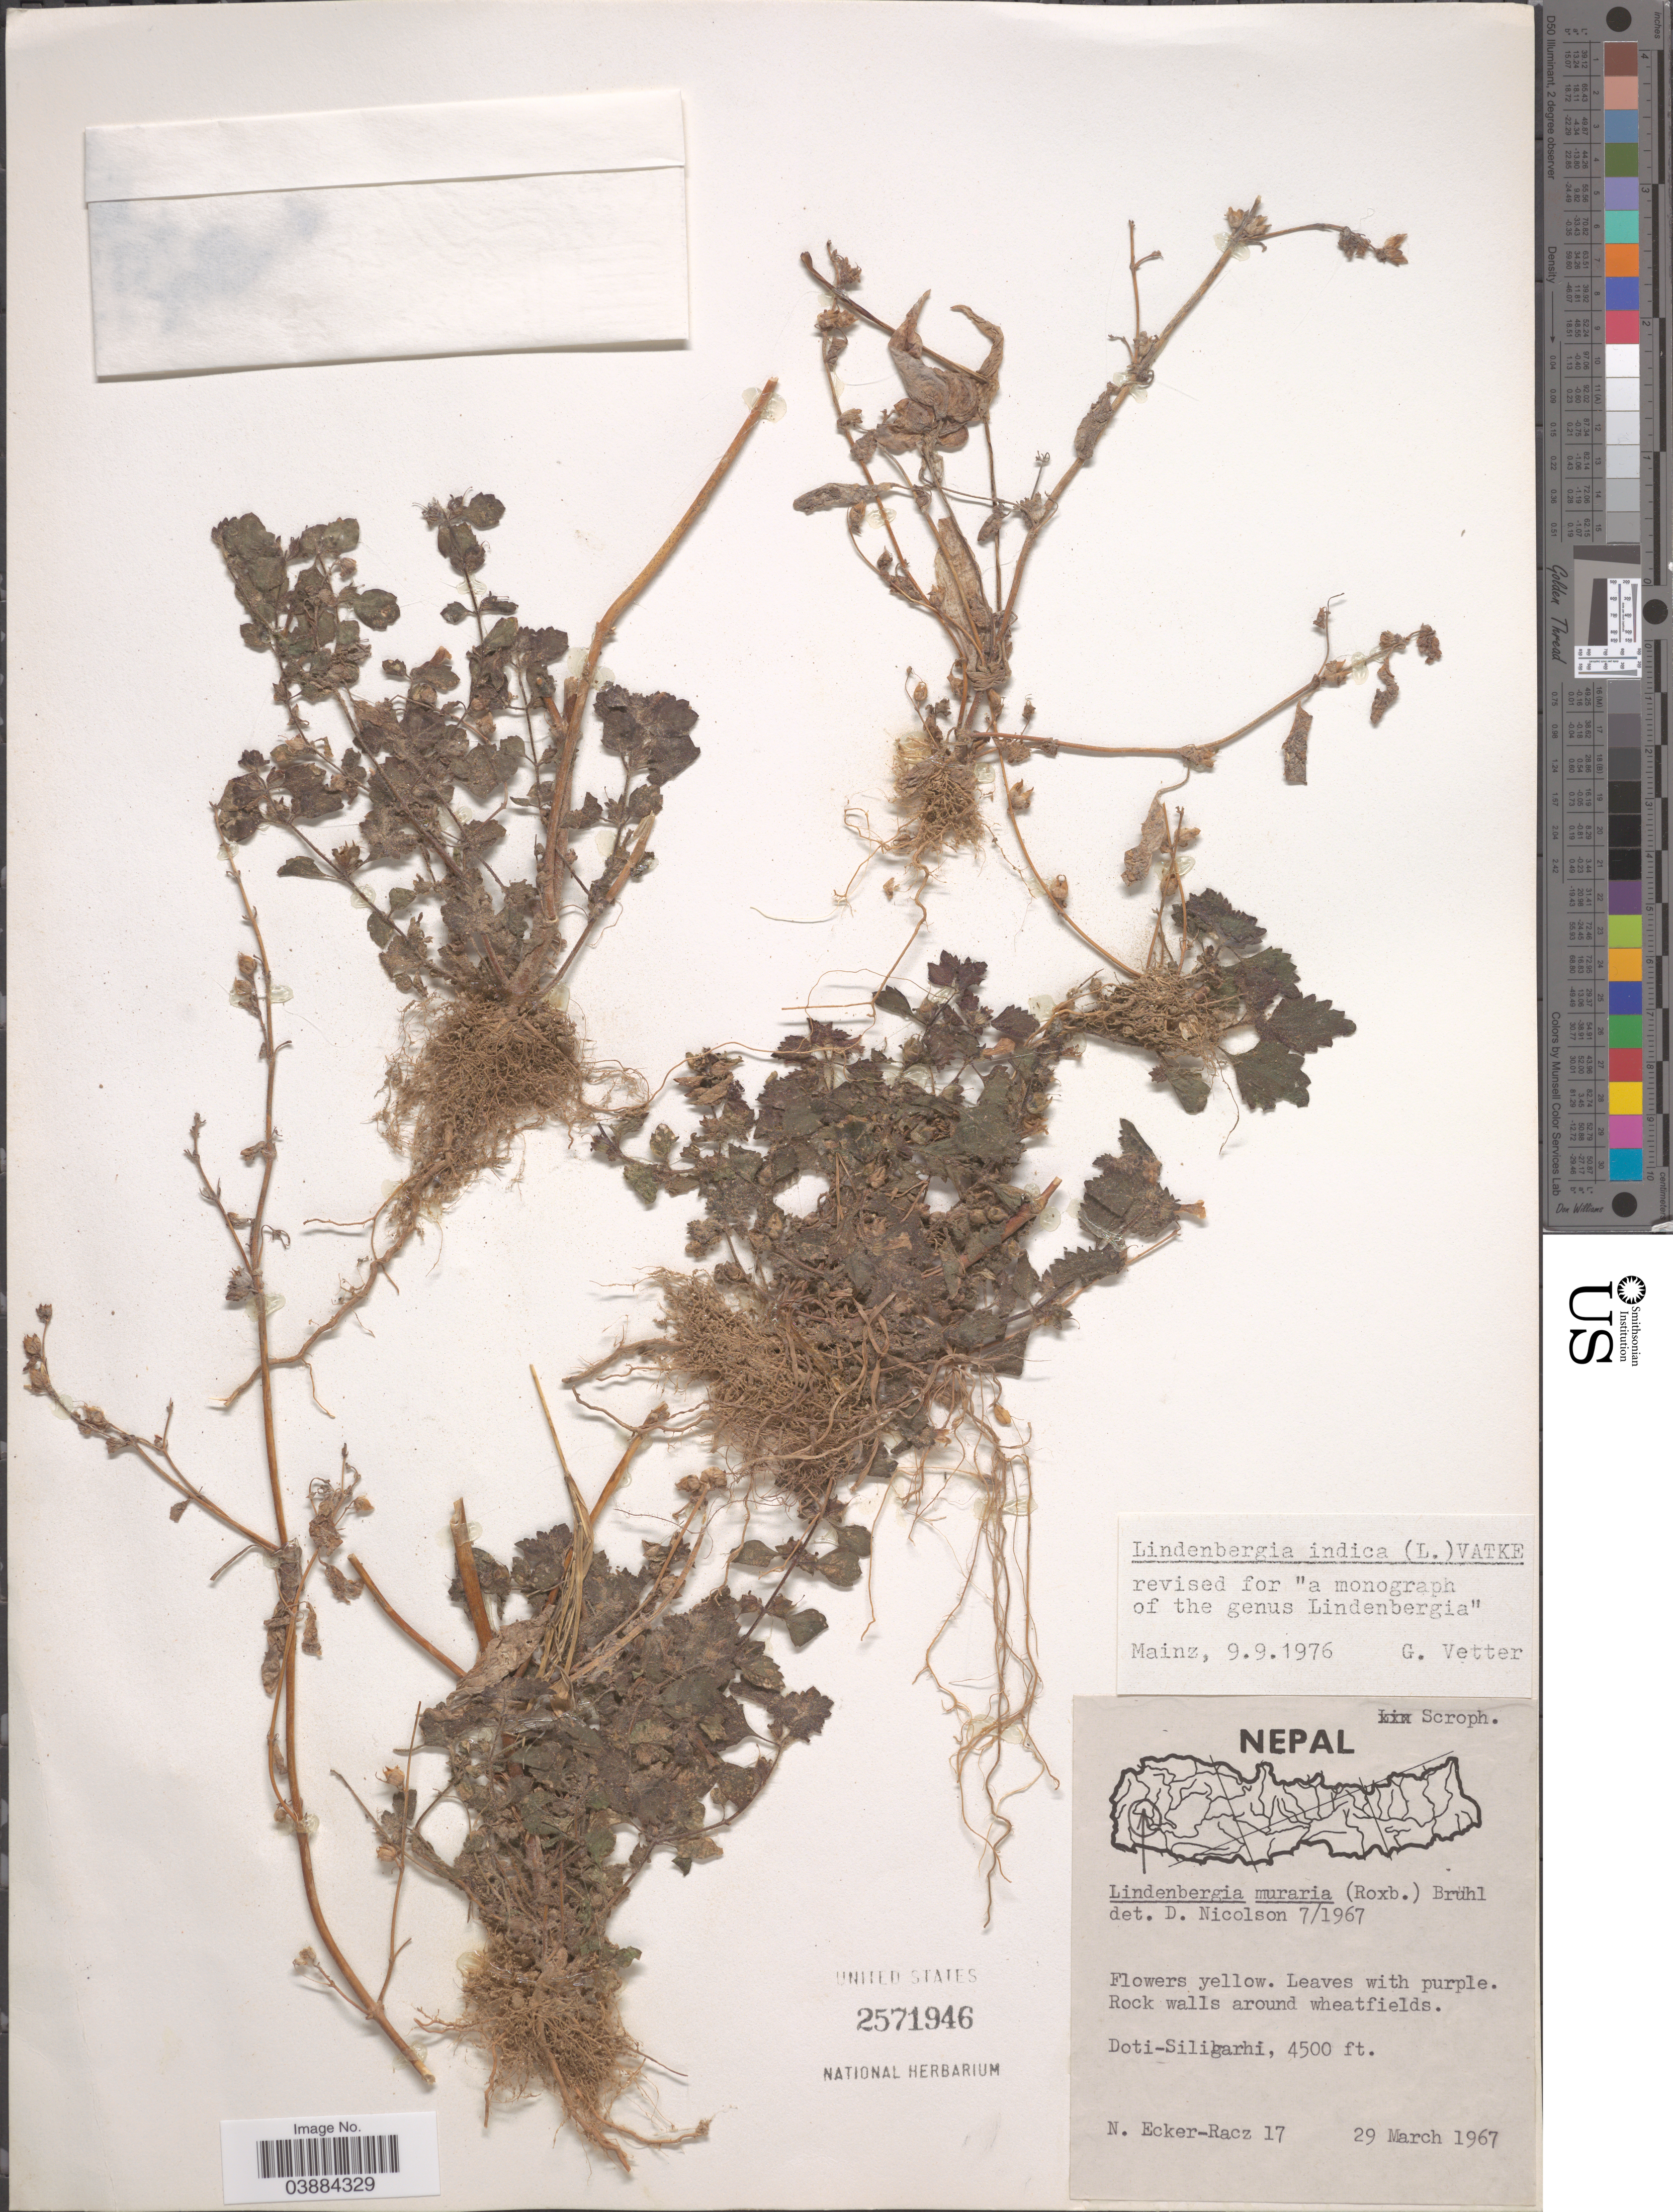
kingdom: Plantae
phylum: Tracheophyta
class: Magnoliopsida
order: Lamiales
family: Orobanchaceae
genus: Lindenbergia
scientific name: Lindenbergia indica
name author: (L.) Vatke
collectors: N. Ecker-Racz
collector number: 17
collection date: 1967-03-29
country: Nepal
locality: Doti-Siligarhi.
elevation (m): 1372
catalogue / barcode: US 2571946